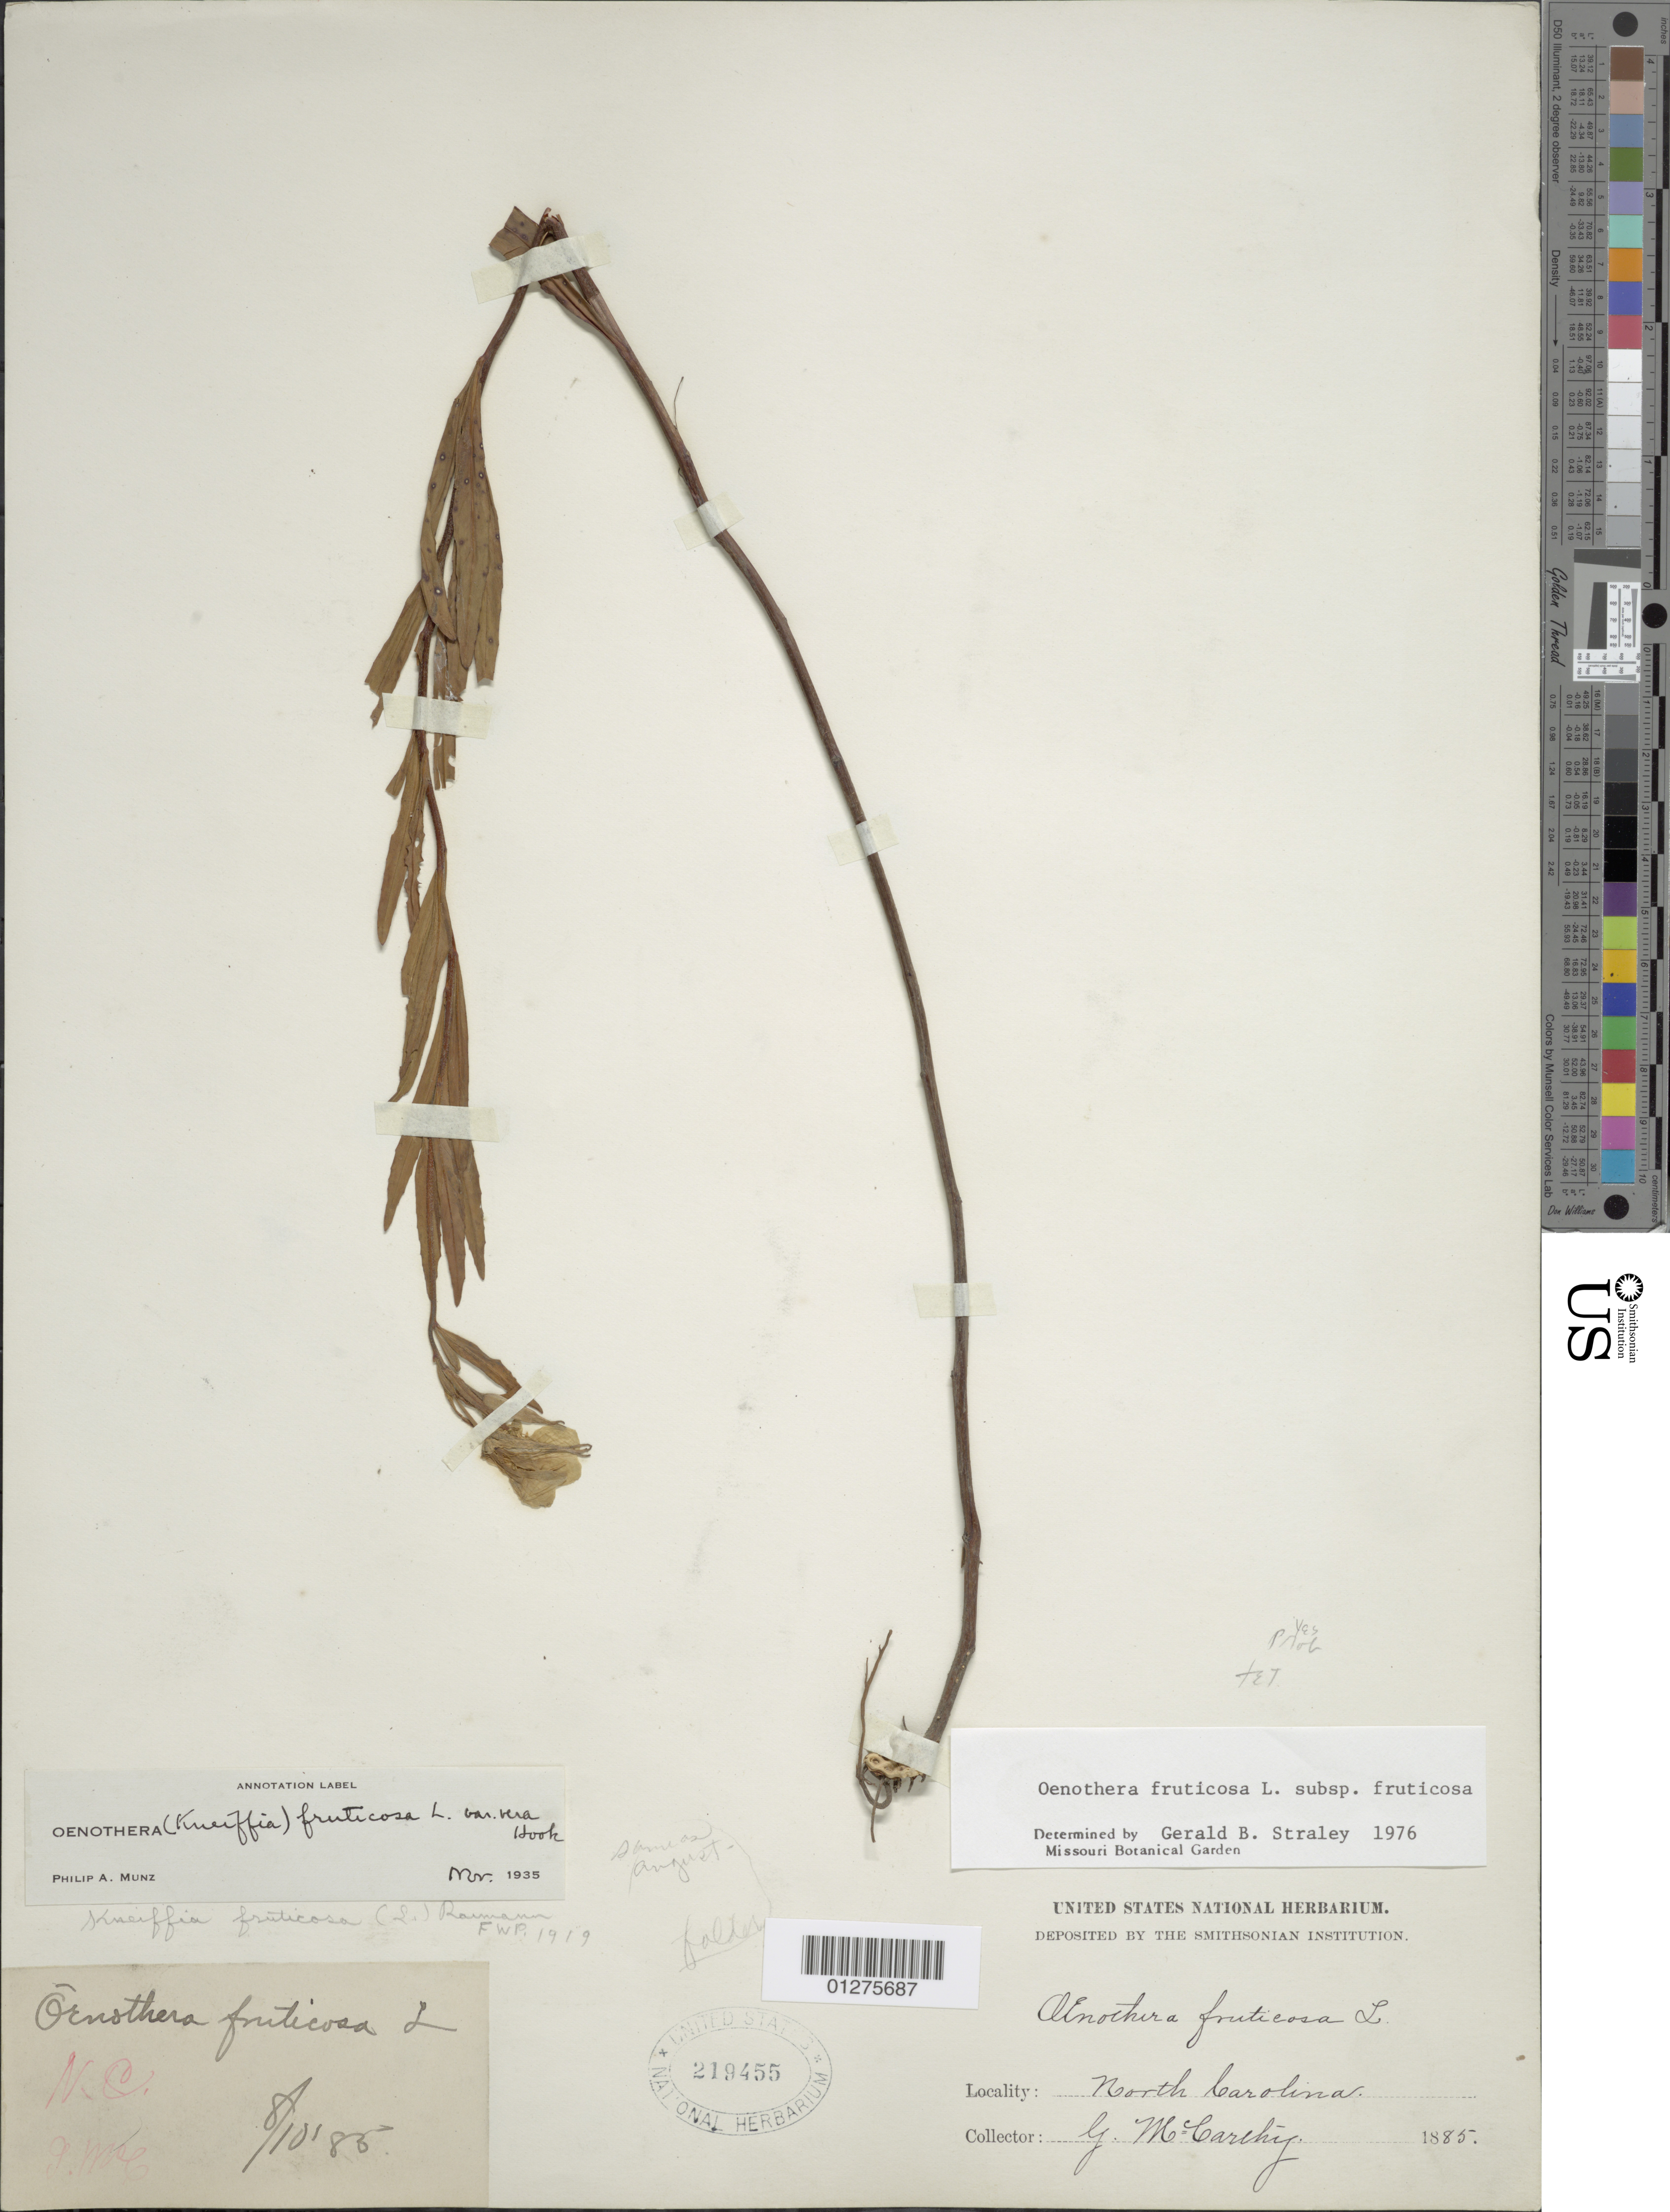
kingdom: Plantae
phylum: Tracheophyta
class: Magnoliopsida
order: Myrtales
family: Onagraceae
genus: Oenothera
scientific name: Oenothera fruticosa subsp. fruticosa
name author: L.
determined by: Straley, G. B.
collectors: G. M. McCarthy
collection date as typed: Oct 1885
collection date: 1885-10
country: United States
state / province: North Carolina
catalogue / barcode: US 219455